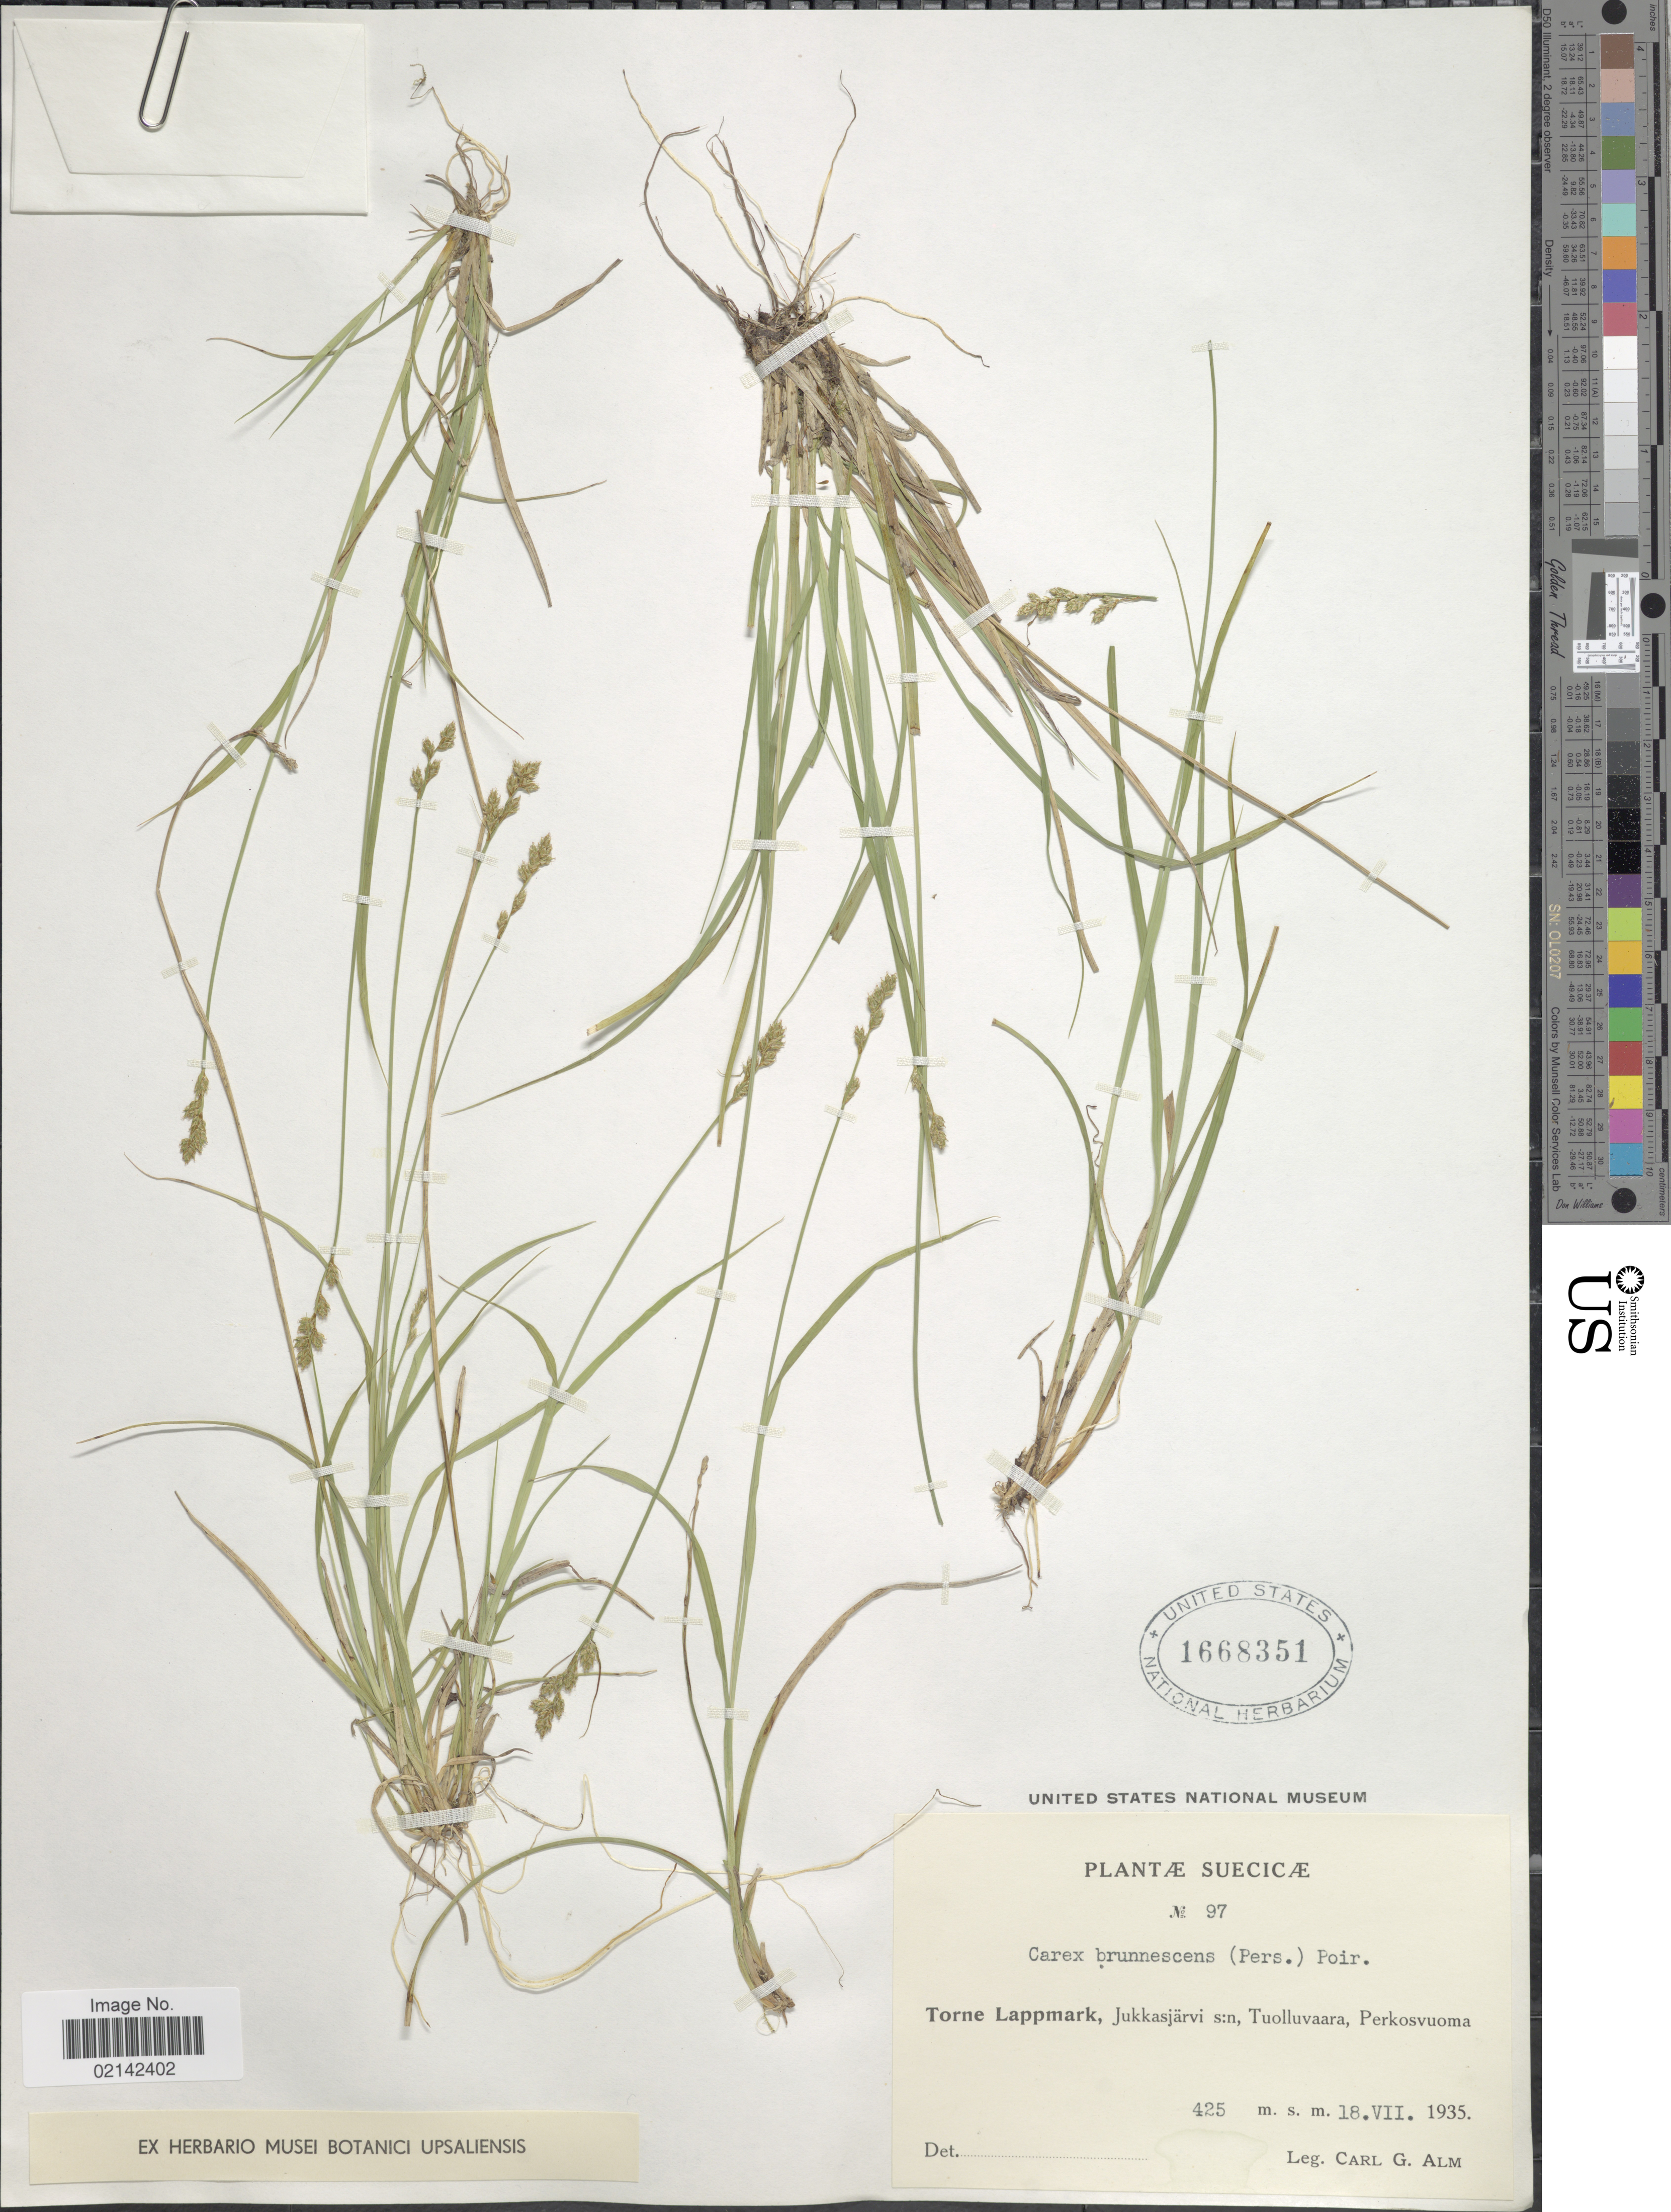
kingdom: Plantae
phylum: Tracheophyta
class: Liliopsida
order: Poales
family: Cyperaceae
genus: Carex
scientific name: Carex brunnescens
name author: (Pers.) Poir.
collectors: C. G. Alm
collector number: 97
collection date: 1935-07-18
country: Sweden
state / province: Norrbotten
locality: Suecucae, Torne Lappmark, Jukkasjarvi s:n, Tuolluvaara, Perkosvuoma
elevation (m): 425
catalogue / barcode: US 1668351